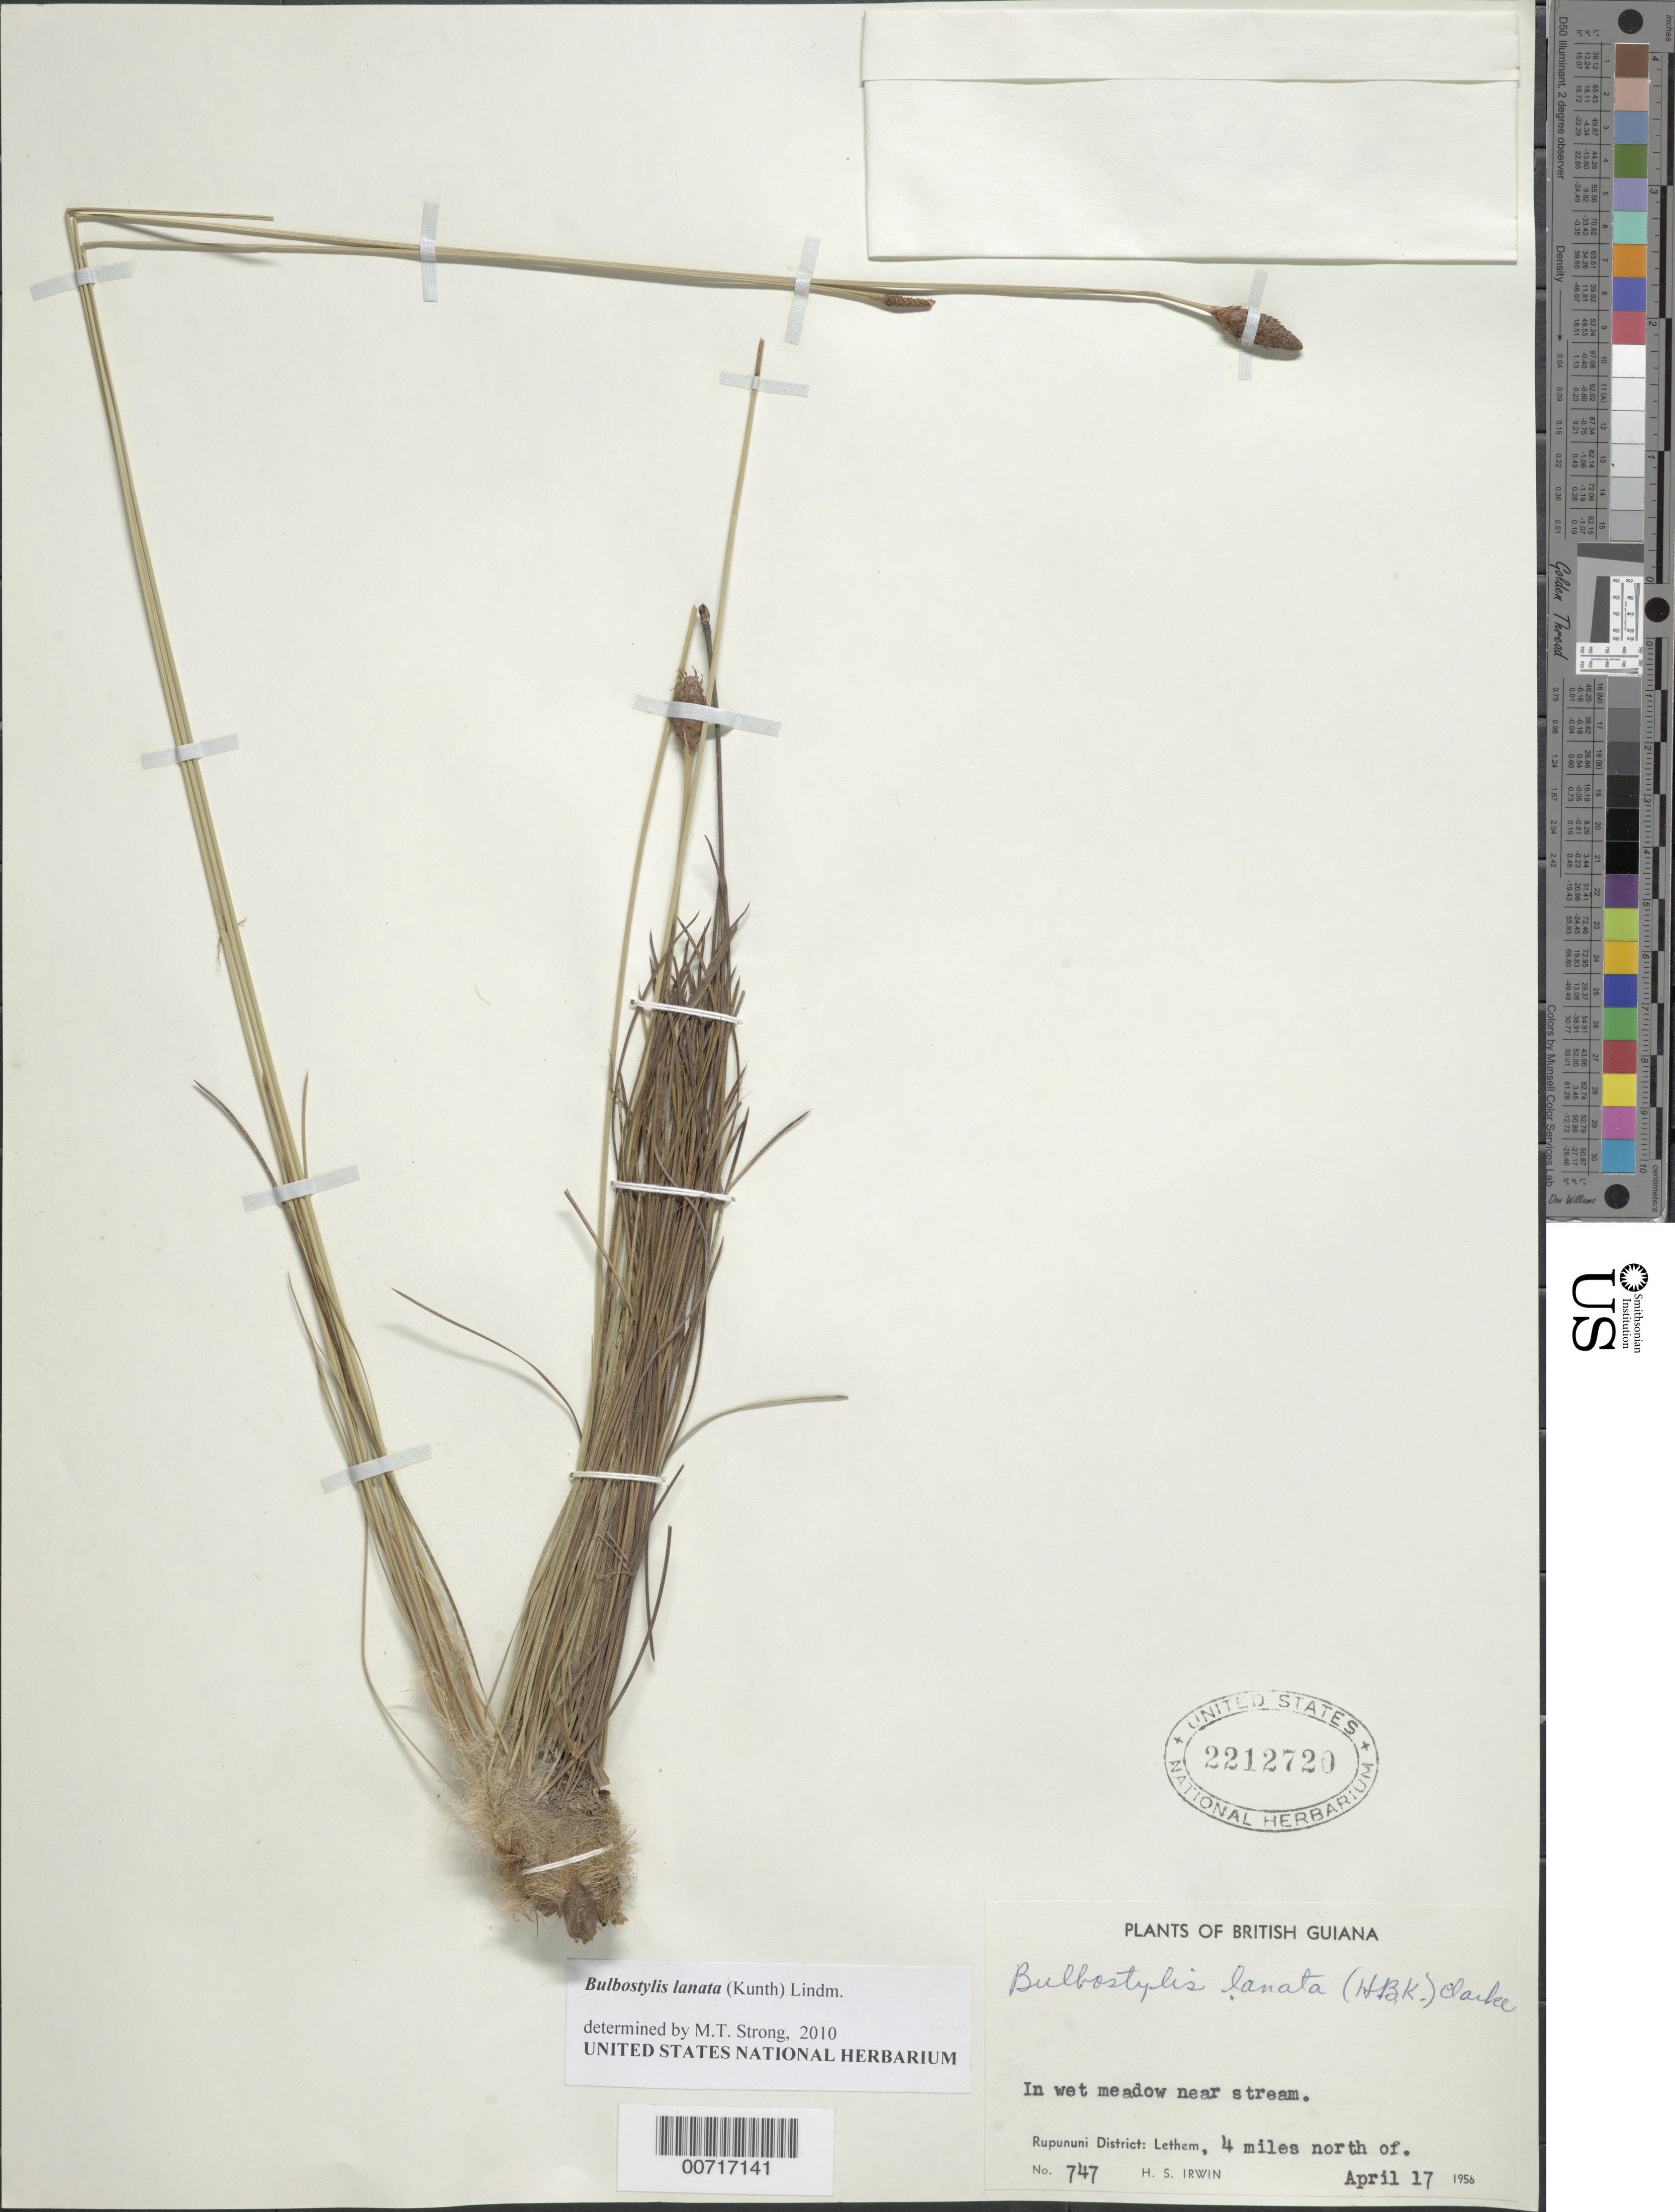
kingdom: Plantae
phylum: Tracheophyta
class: Liliopsida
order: Poales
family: Cyperaceae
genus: Bulbostylis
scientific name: Bulbostylis lanata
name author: (Kunth) Lindm.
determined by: Strong, M. T., (US), Smithsonian Institution - National Museum of Natural History (UNITED STATES)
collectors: H. Irwin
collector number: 747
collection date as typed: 17-Apr-56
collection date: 1956-04-17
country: Guyana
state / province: U. Takutu-U. Essequibo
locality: Rupununi Dist., 4 mi. N of Lethem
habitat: Wet meadow near stream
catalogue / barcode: US 2212720